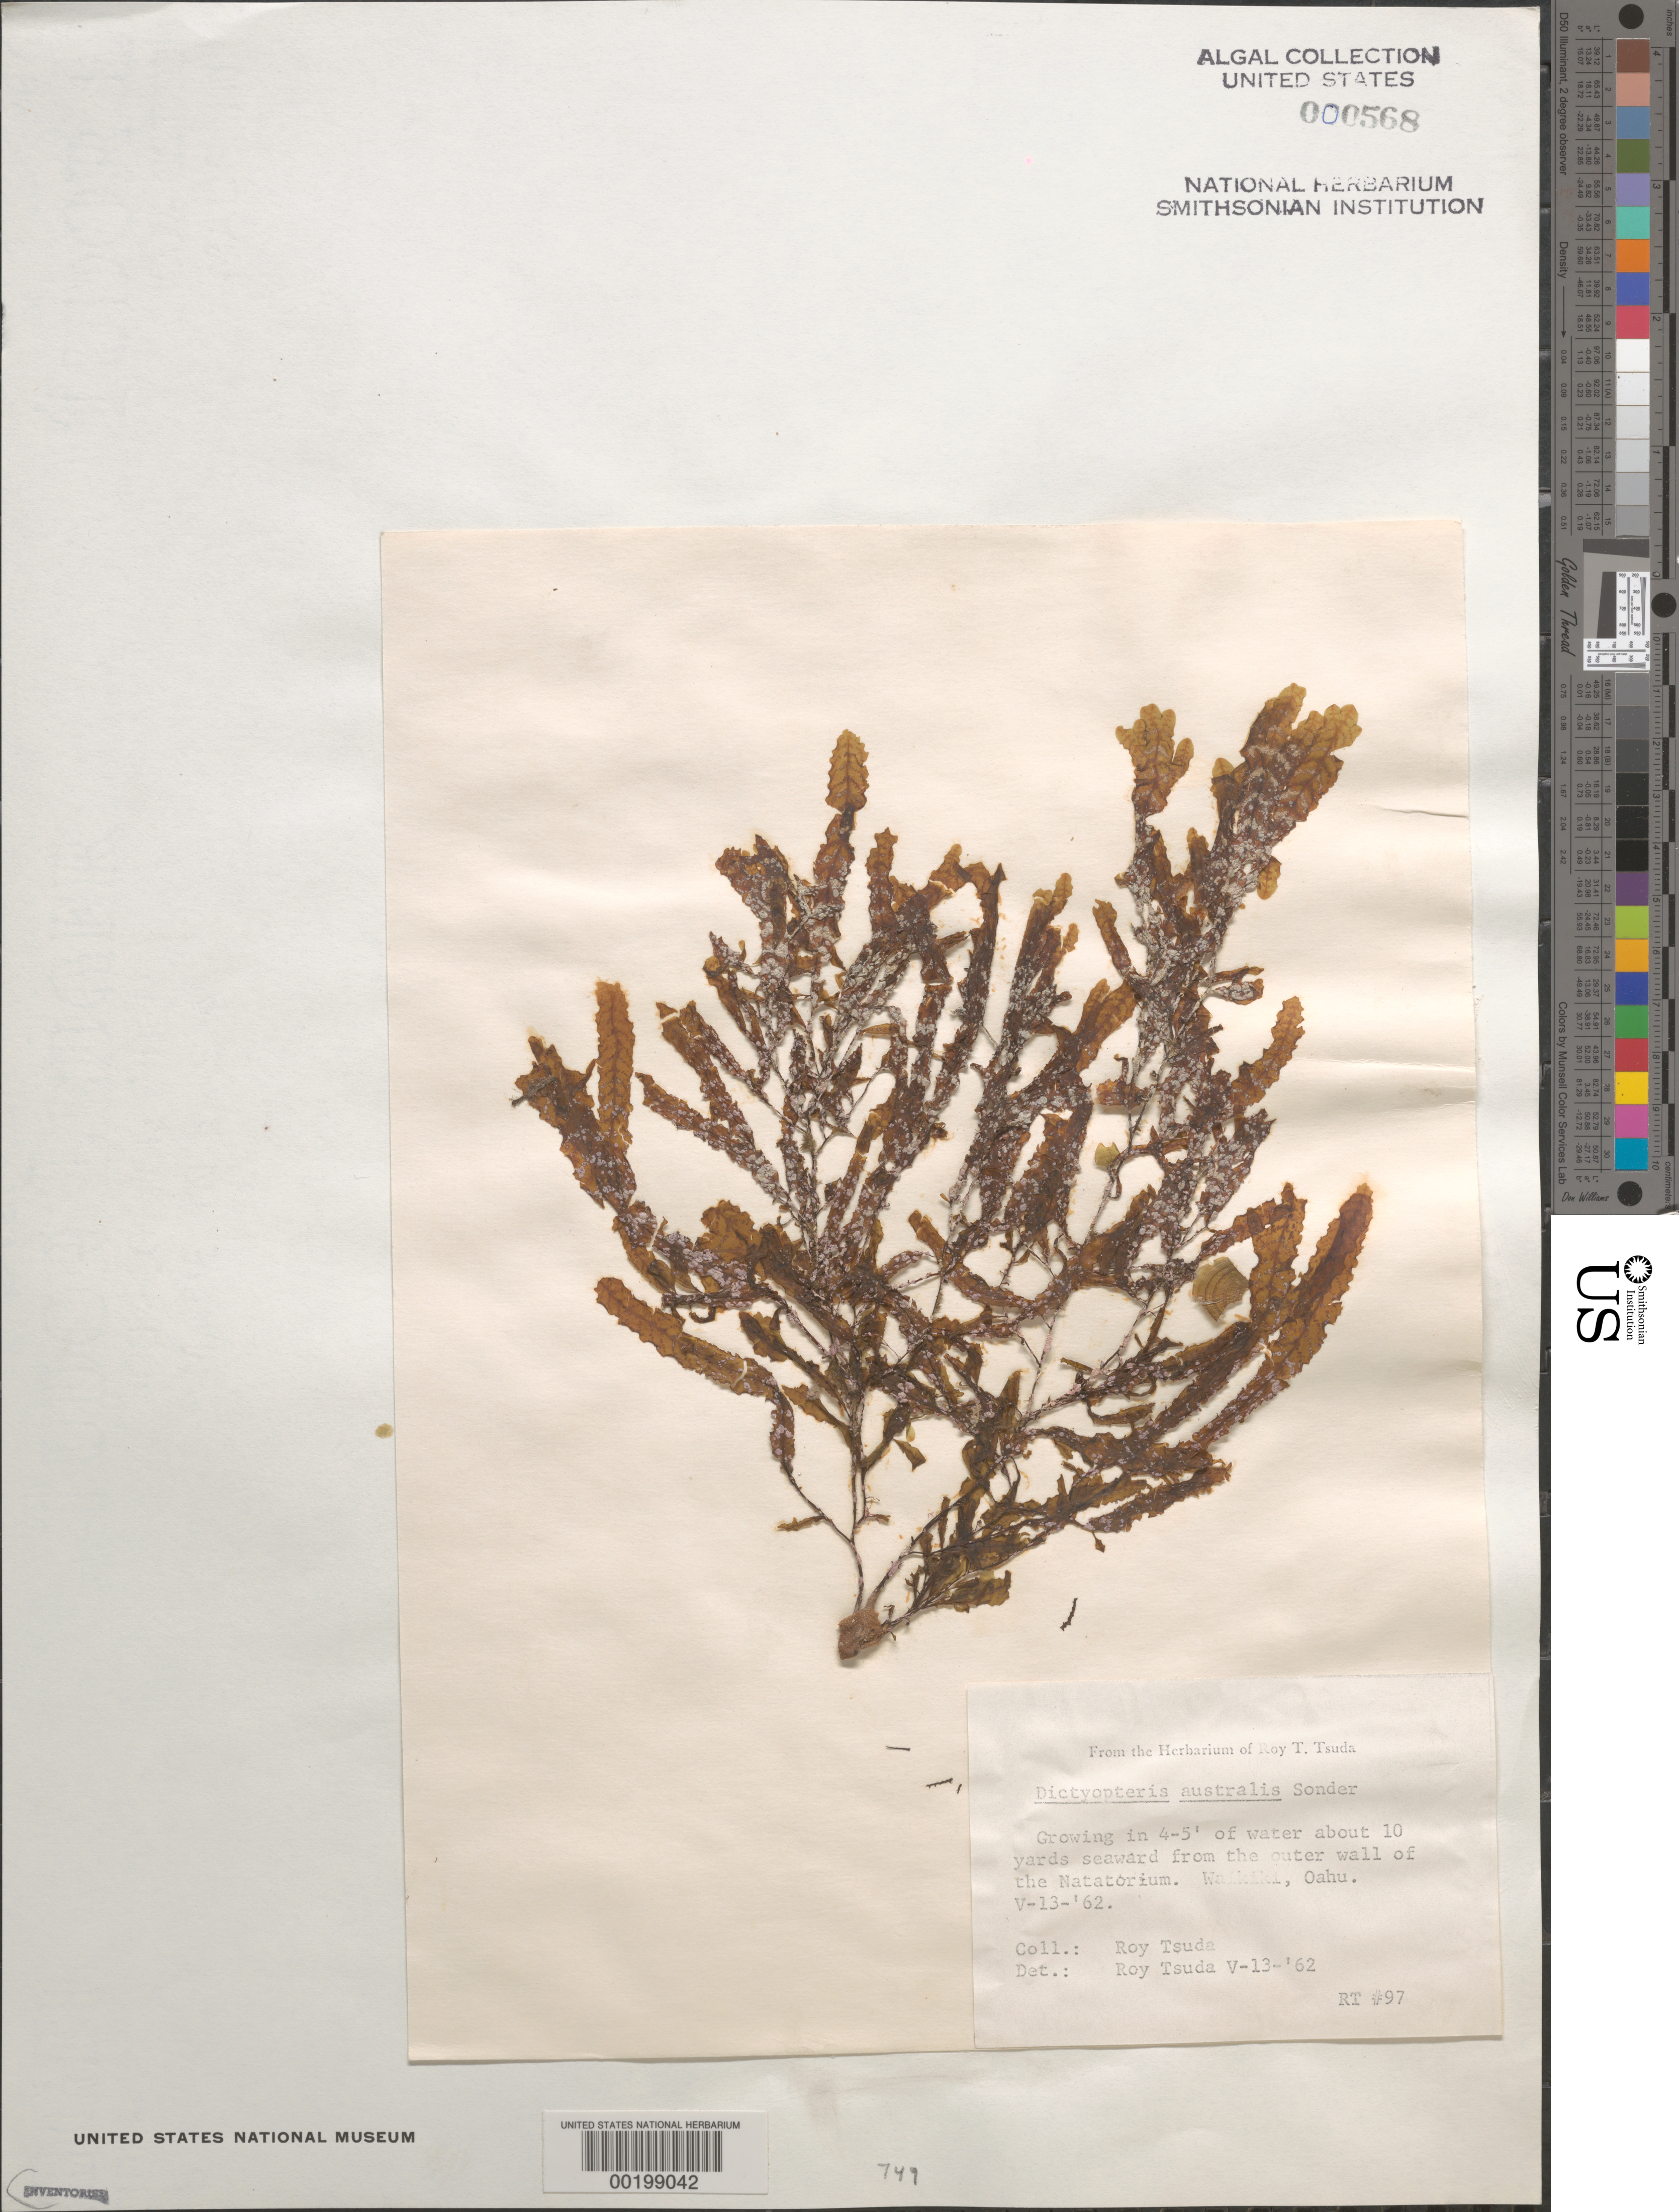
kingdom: Chromista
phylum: Ochrophyta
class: Phaeophyceae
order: Dictyotales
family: Dictyotaceae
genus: Dictyopteris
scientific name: Dictyopteris australis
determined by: Tsuda, R. T.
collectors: R. Tsuda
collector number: RT 97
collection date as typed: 13 May 1962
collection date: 1962-05-13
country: United States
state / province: Hawaii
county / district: Honolulu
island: Oahu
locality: Waikiki, Natatorium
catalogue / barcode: US 568